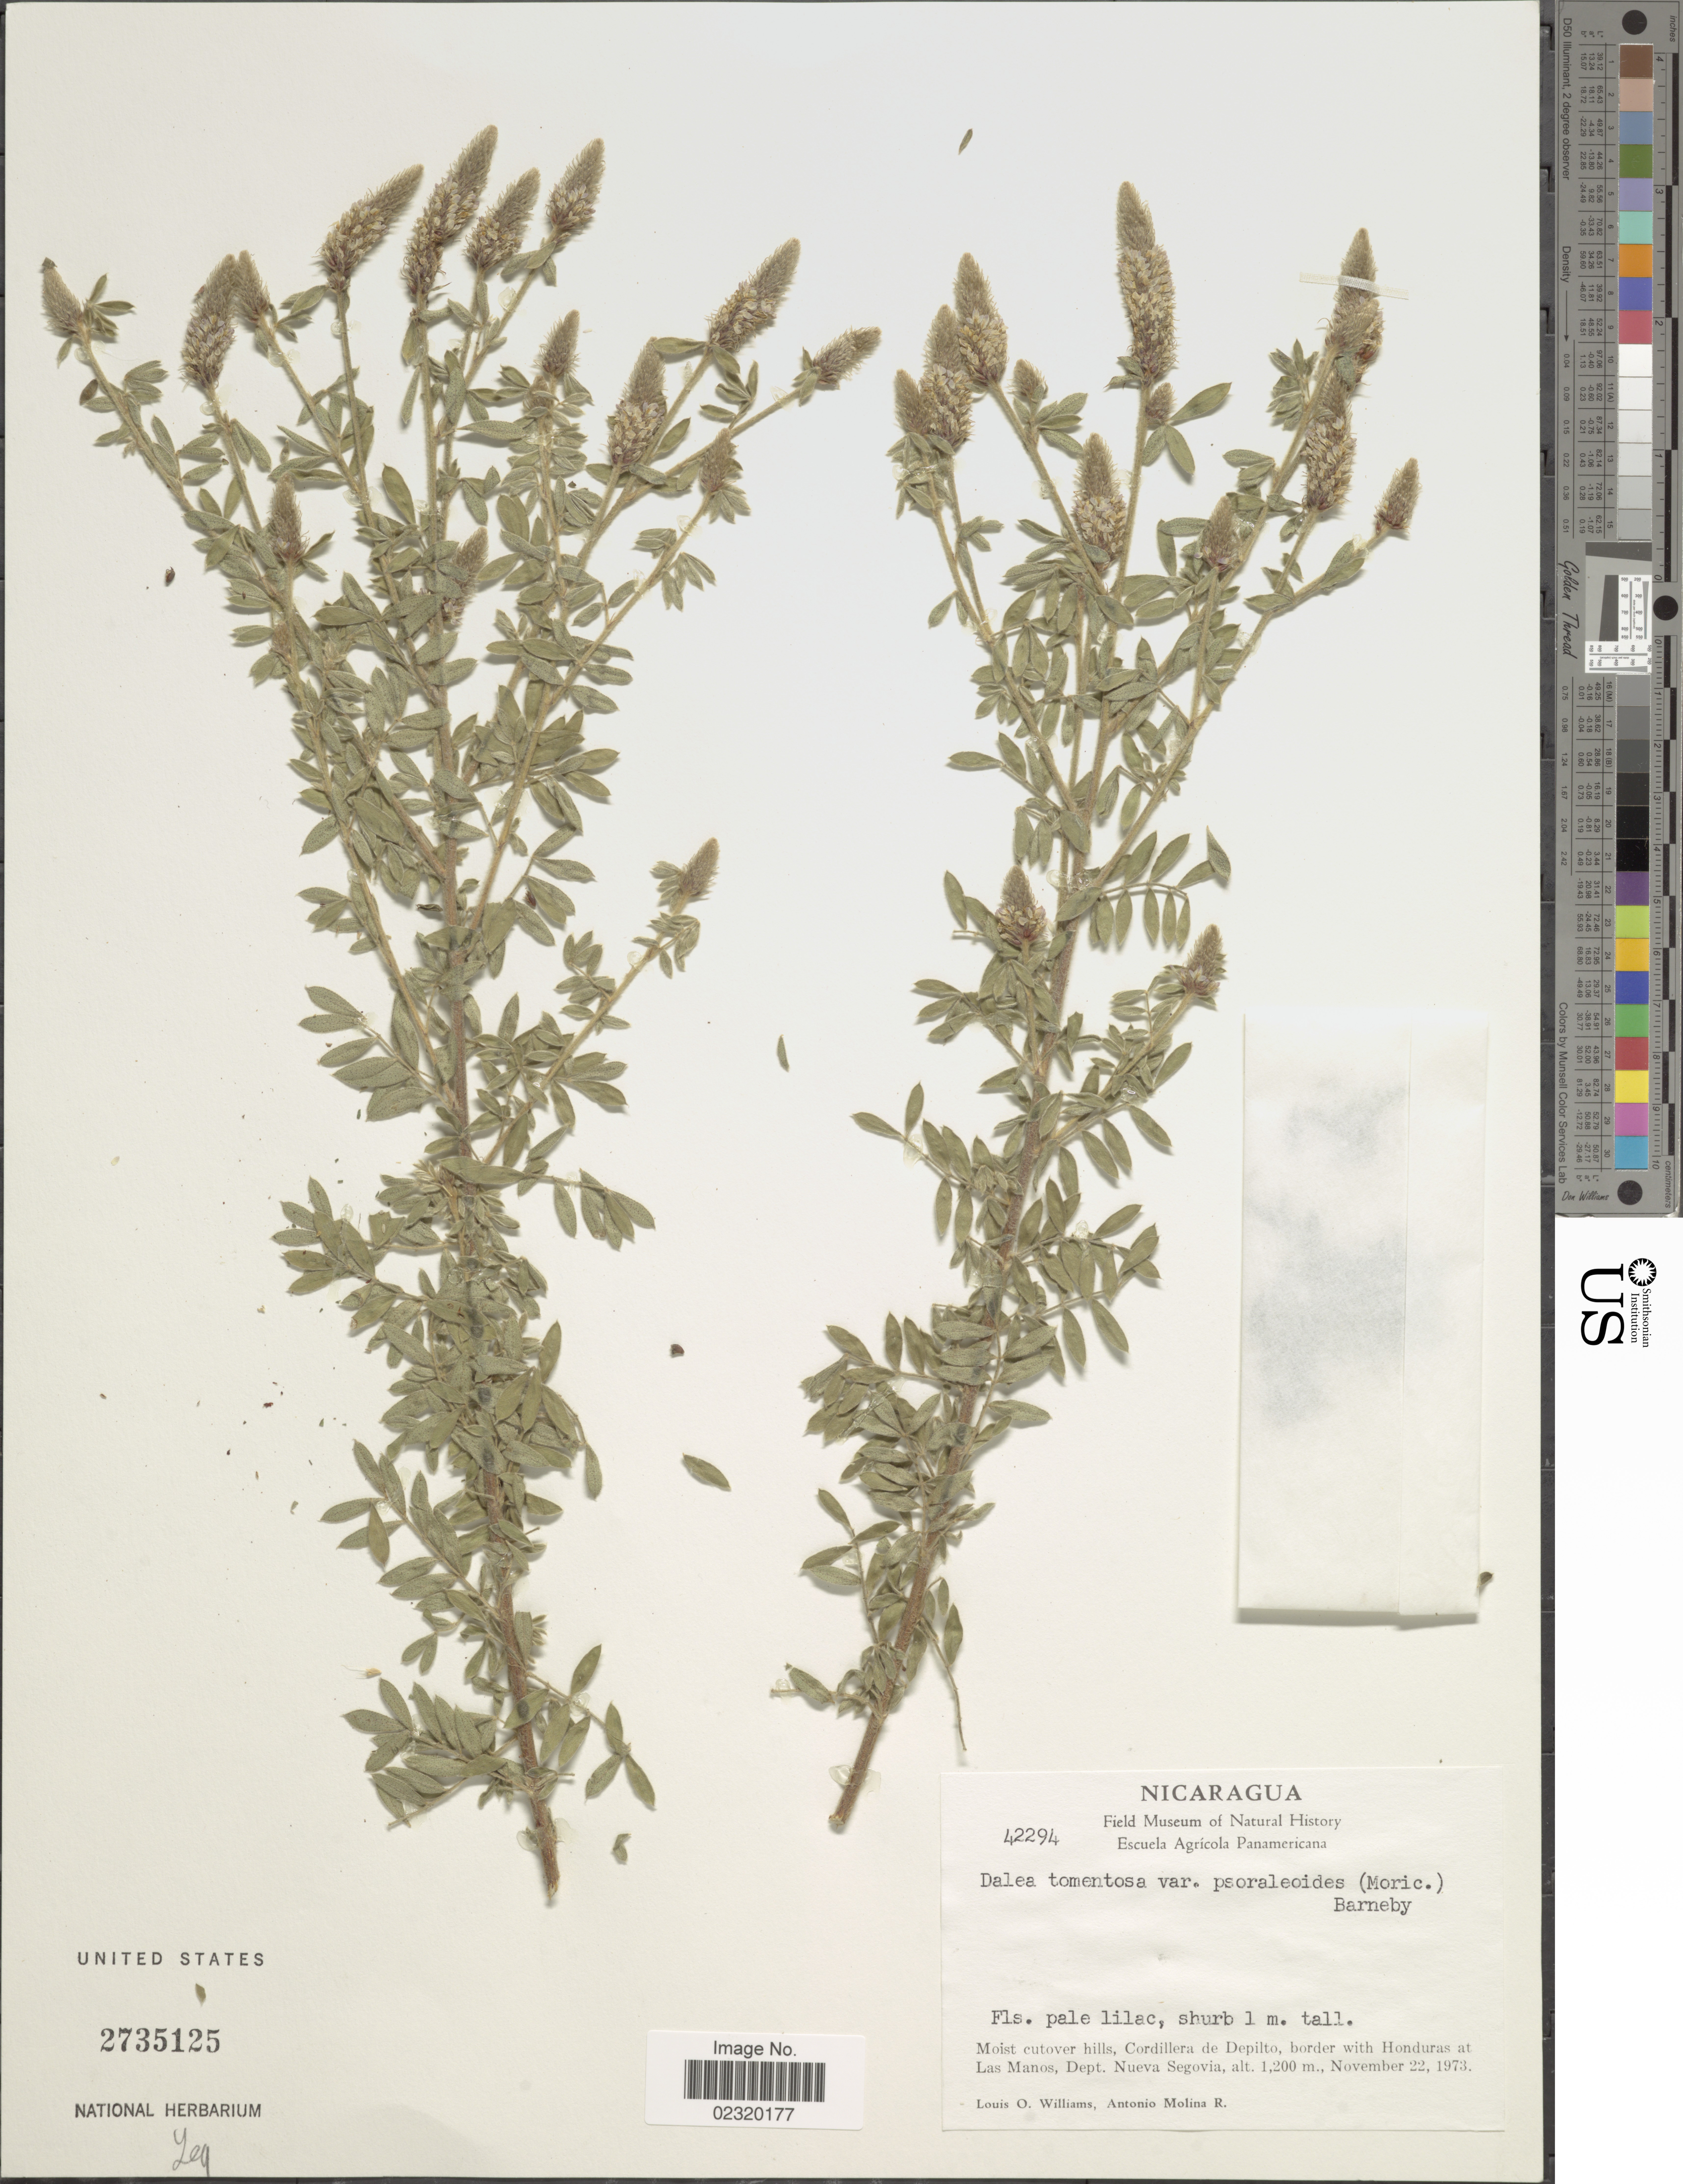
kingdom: Plantae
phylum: Tracheophyta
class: Magnoliopsida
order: Fabales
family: Fabaceae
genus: Dalea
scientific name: Dalea tomentosa var. psoraleoides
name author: (Moric.) Barneby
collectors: L. O. Williams & A. Molina R.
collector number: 42294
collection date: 1973-11-22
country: Nicaragua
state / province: Nueva Segovia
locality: Cordillera de Depilto, border with Honduras at Las Manos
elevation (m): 1200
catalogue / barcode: US 2735125